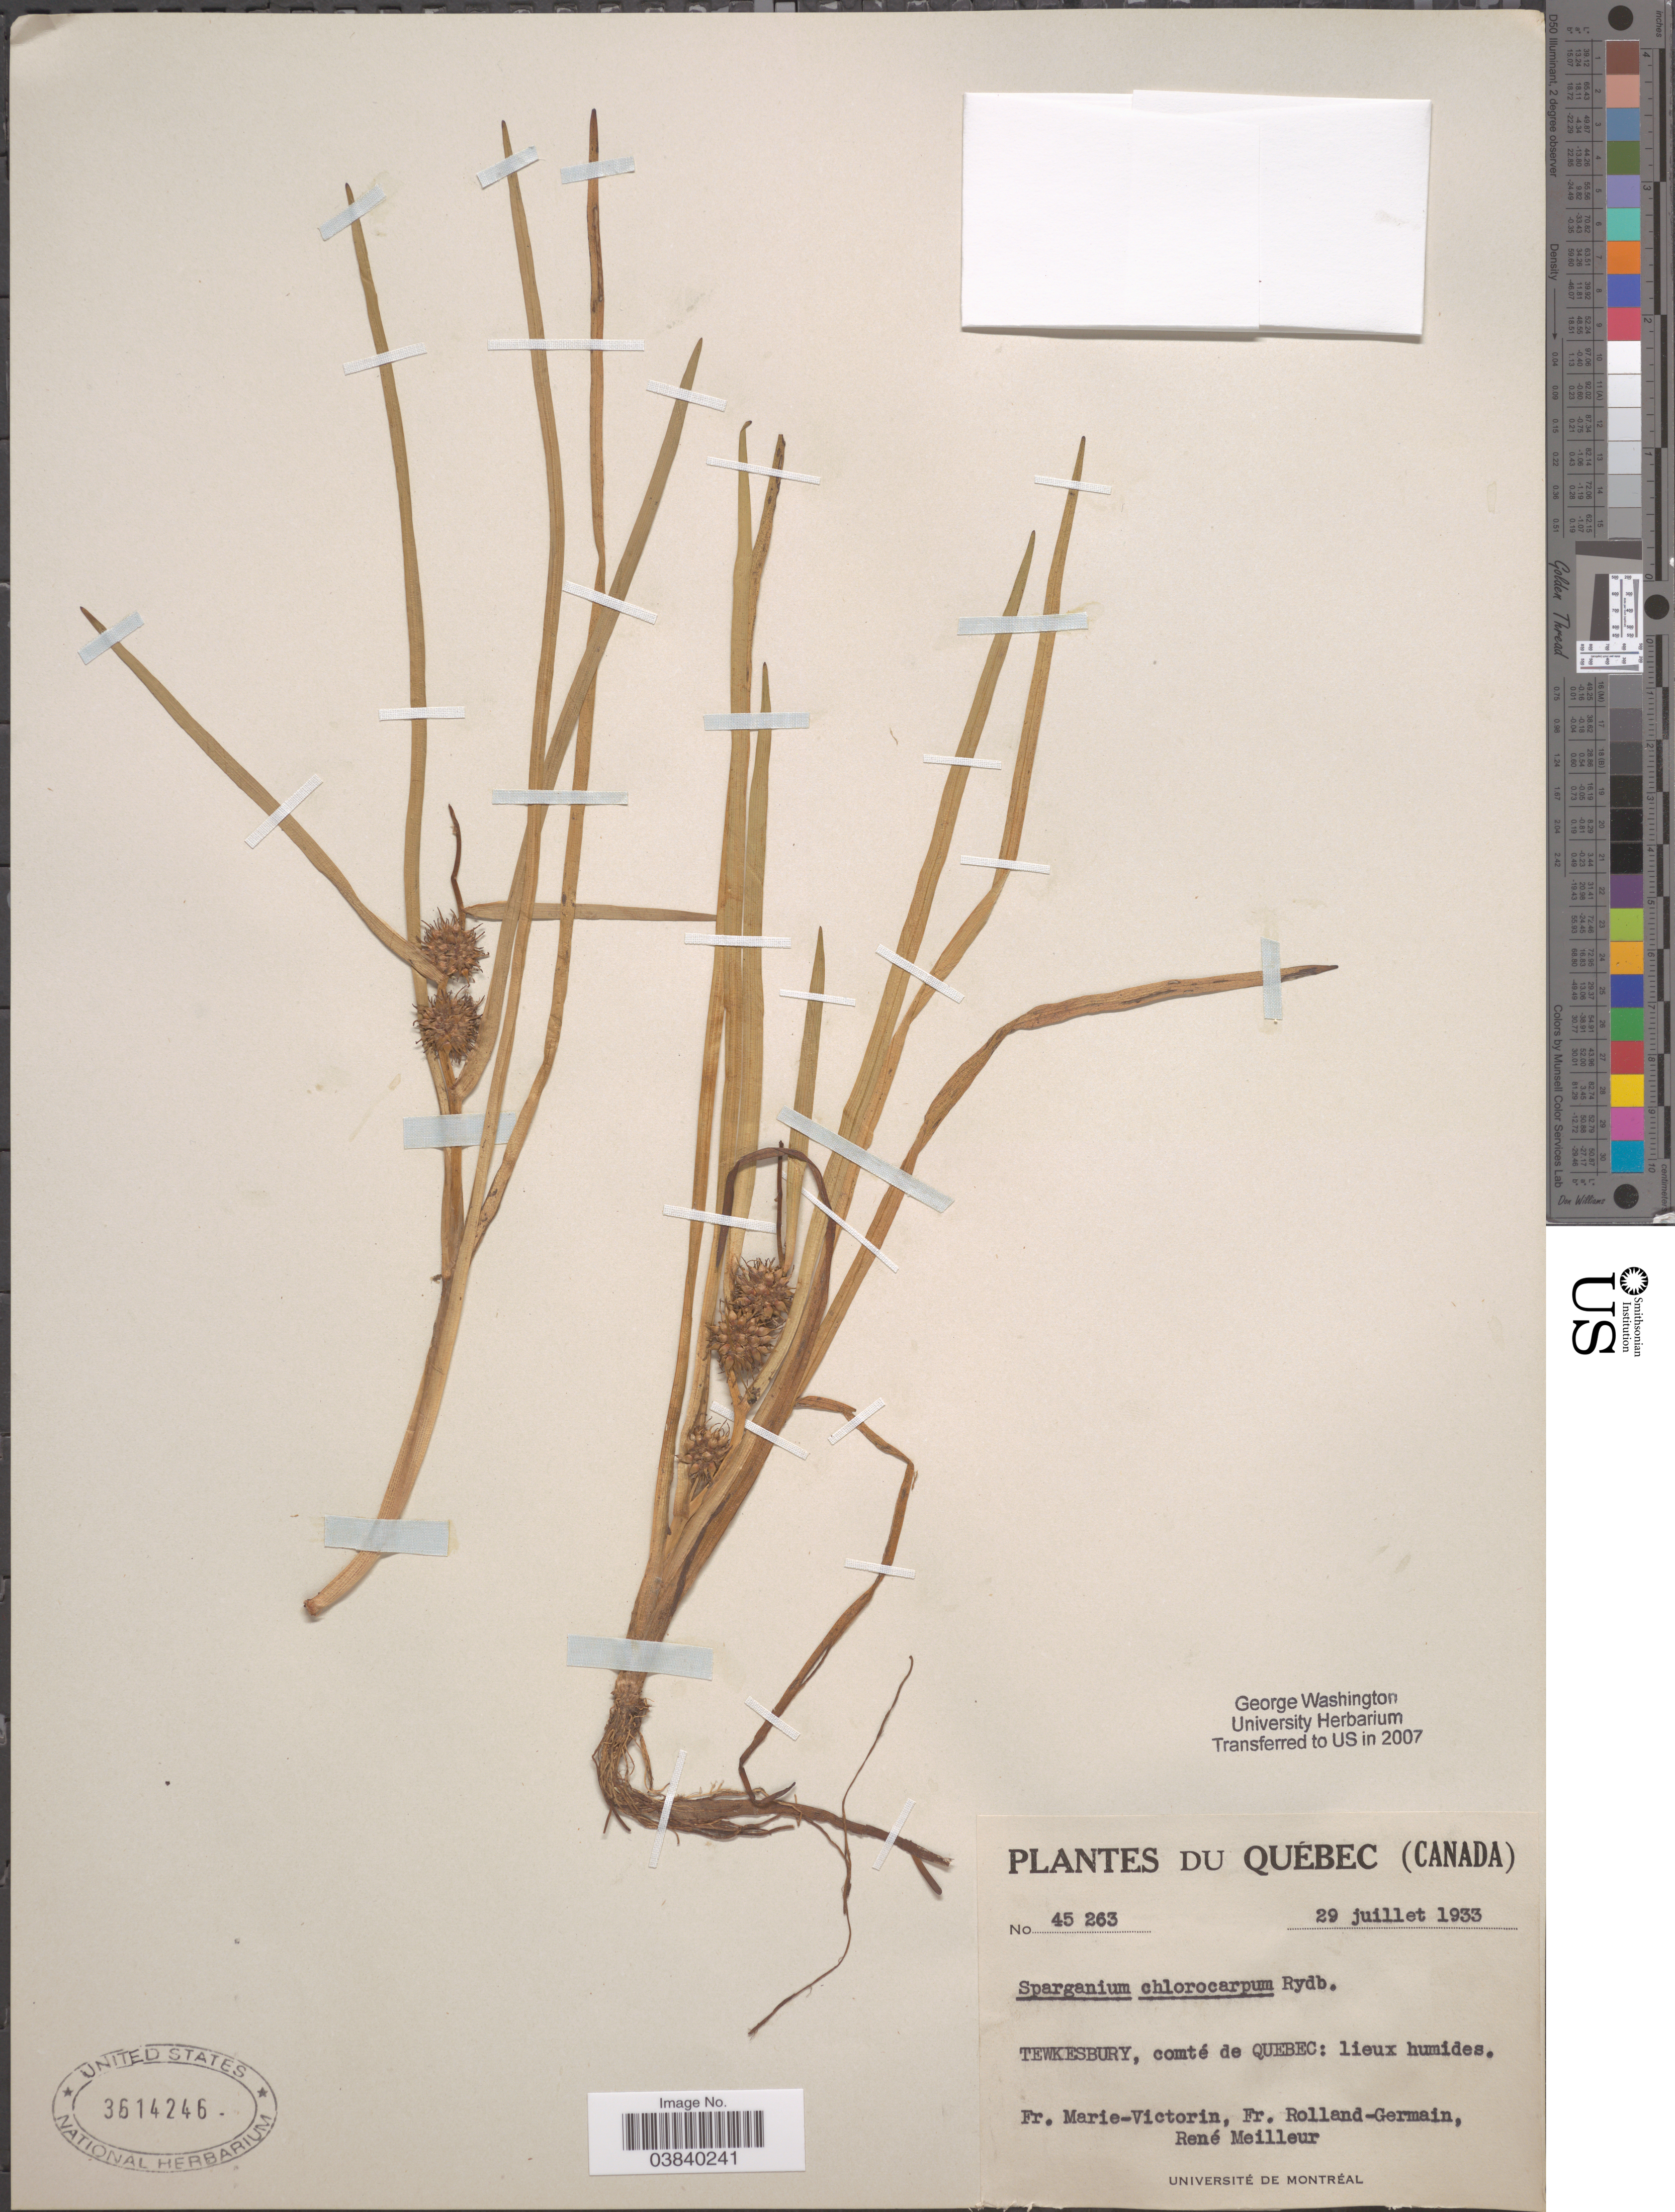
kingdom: Plantae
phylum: Tracheophyta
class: Liliopsida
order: Poales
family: Typhaceae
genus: Sparganium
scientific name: Sparganium chlorocarpum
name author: Rydb.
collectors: F. Marie-Victorin, Rolland-Germain & R. Meilleur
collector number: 45263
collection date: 1933-07-29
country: Canada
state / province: Quebec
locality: Tewkesbury, comté de Quebec.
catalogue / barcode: US 3614246